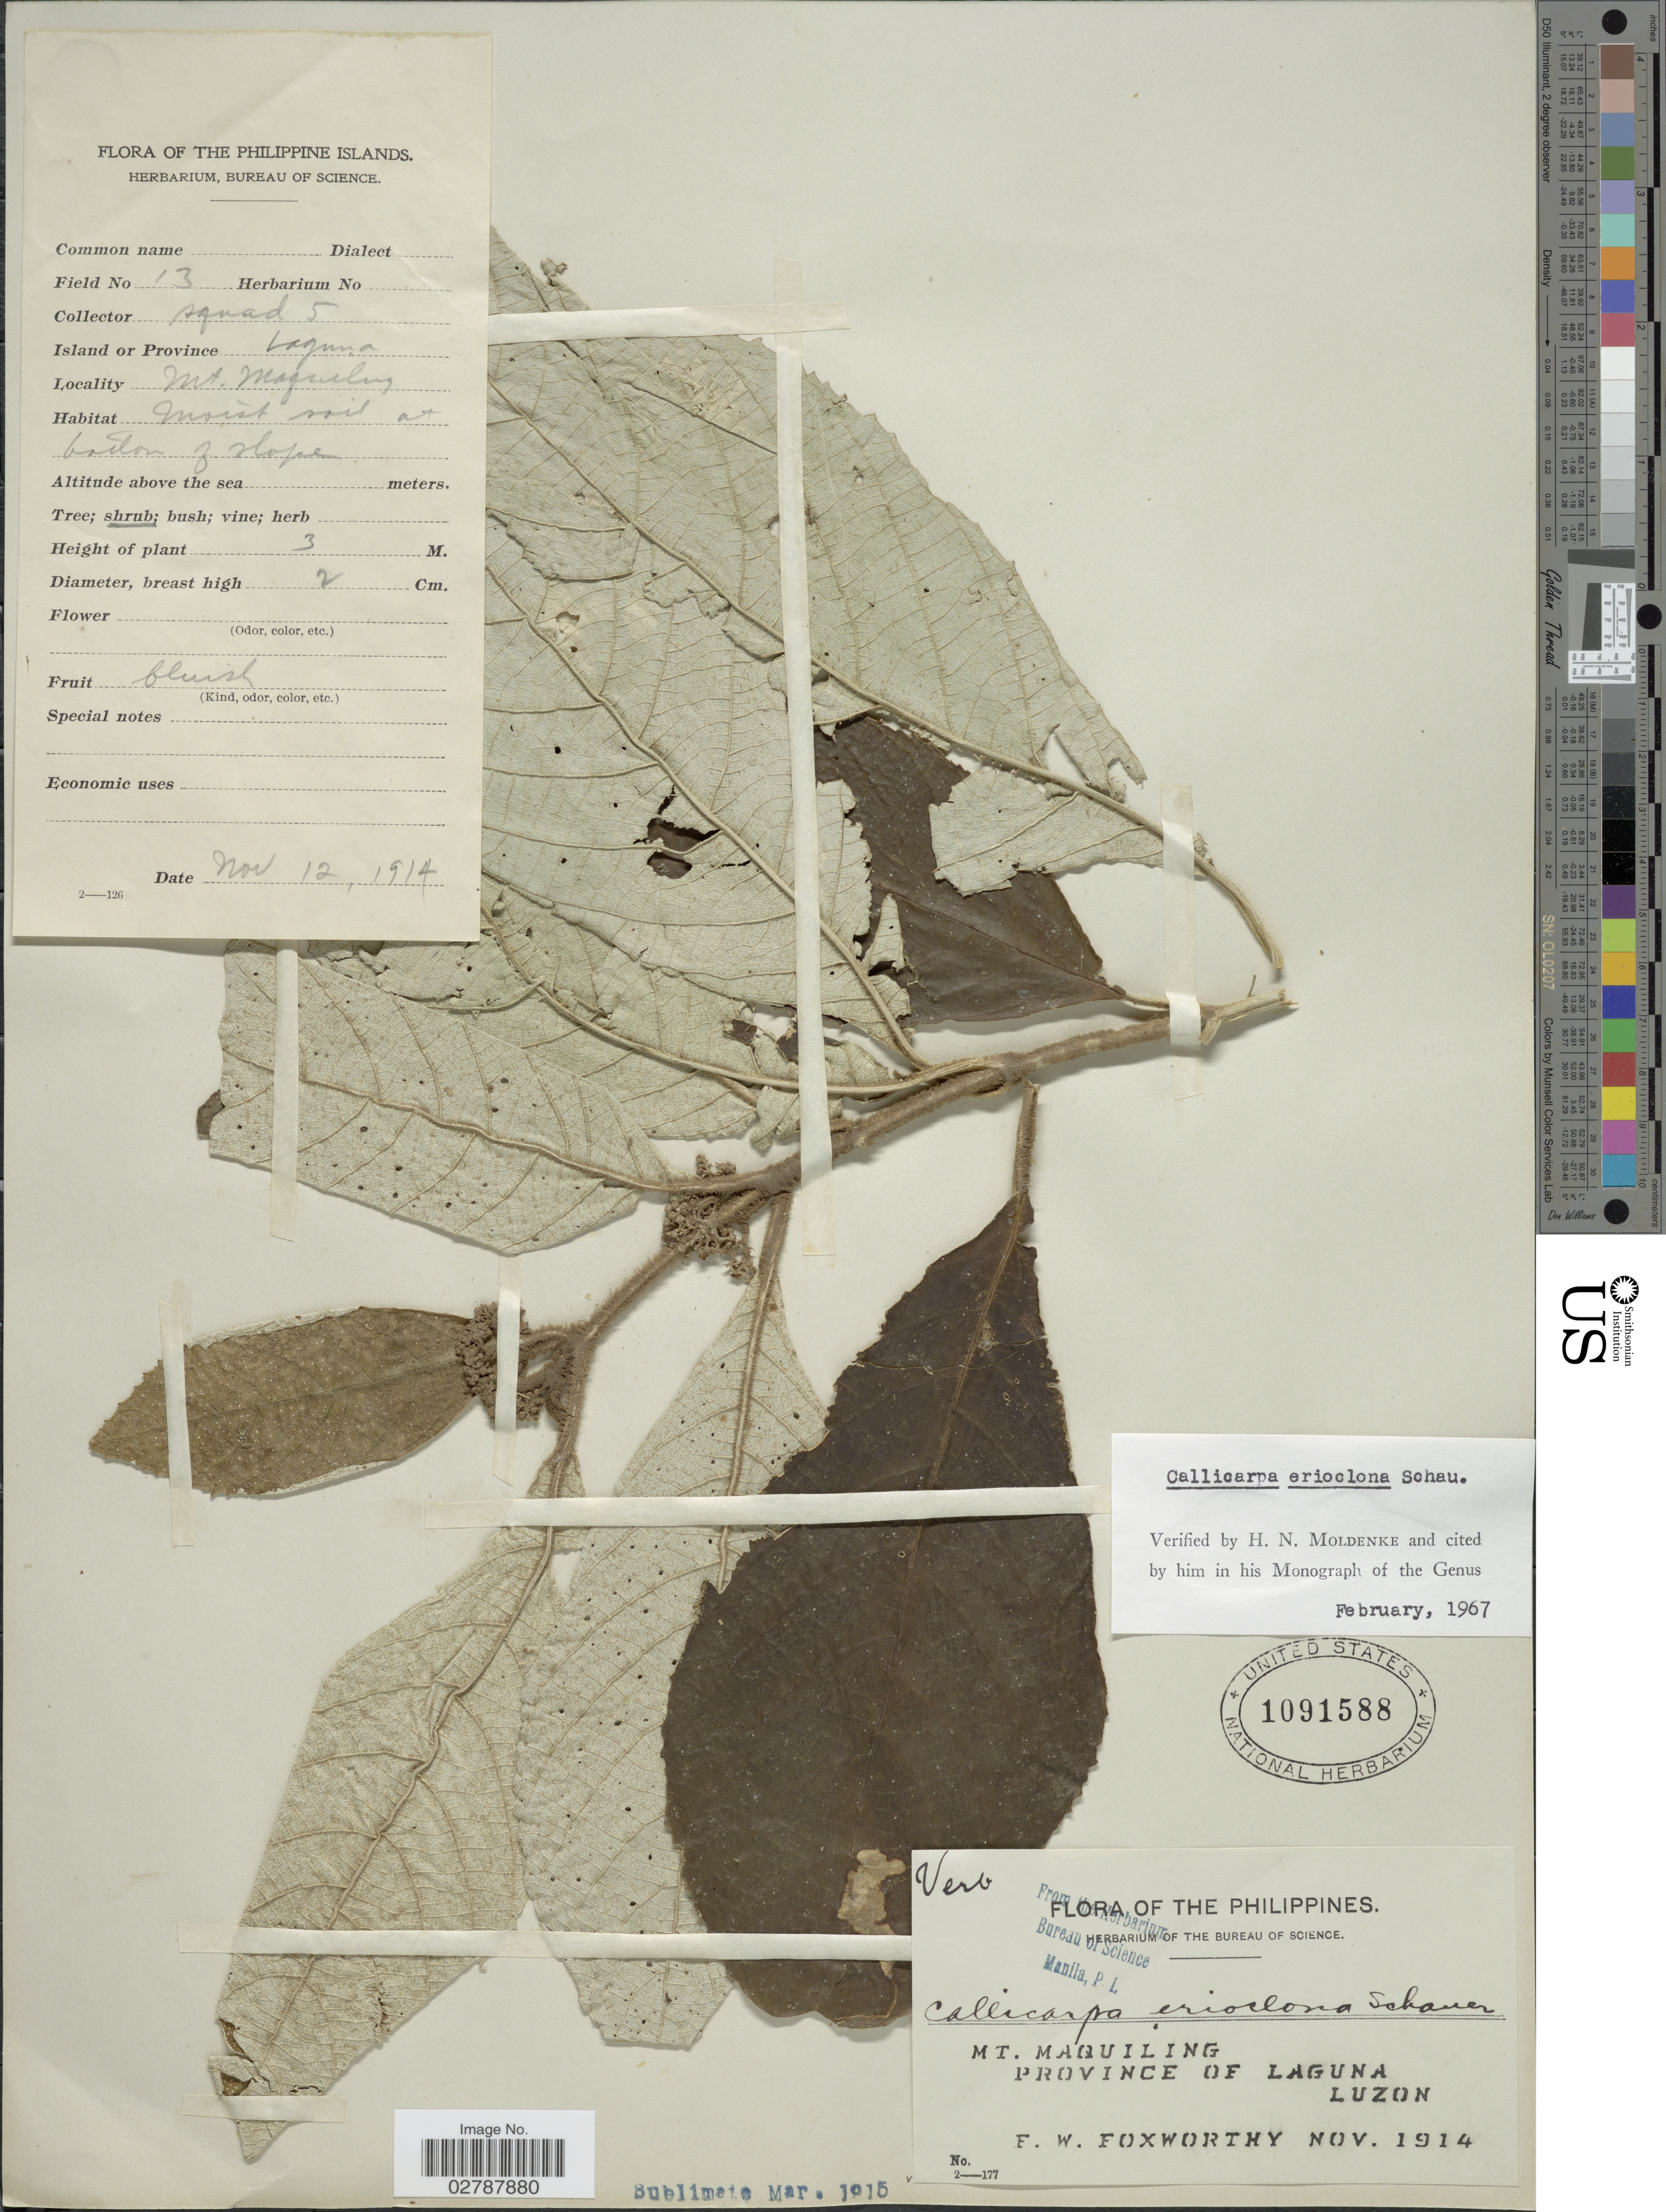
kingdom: Plantae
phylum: Tracheophyta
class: Magnoliopsida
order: Lamiales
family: Lamiaceae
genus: Callicarpa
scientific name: Callicarpa erioclona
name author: Schauer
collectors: F. W. Foxworthy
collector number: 13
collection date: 1914-11-12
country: Philippines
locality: Mt. Maquiling. Province of Laguna. Luzon. The Philippine Islands.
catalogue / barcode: US 1091588